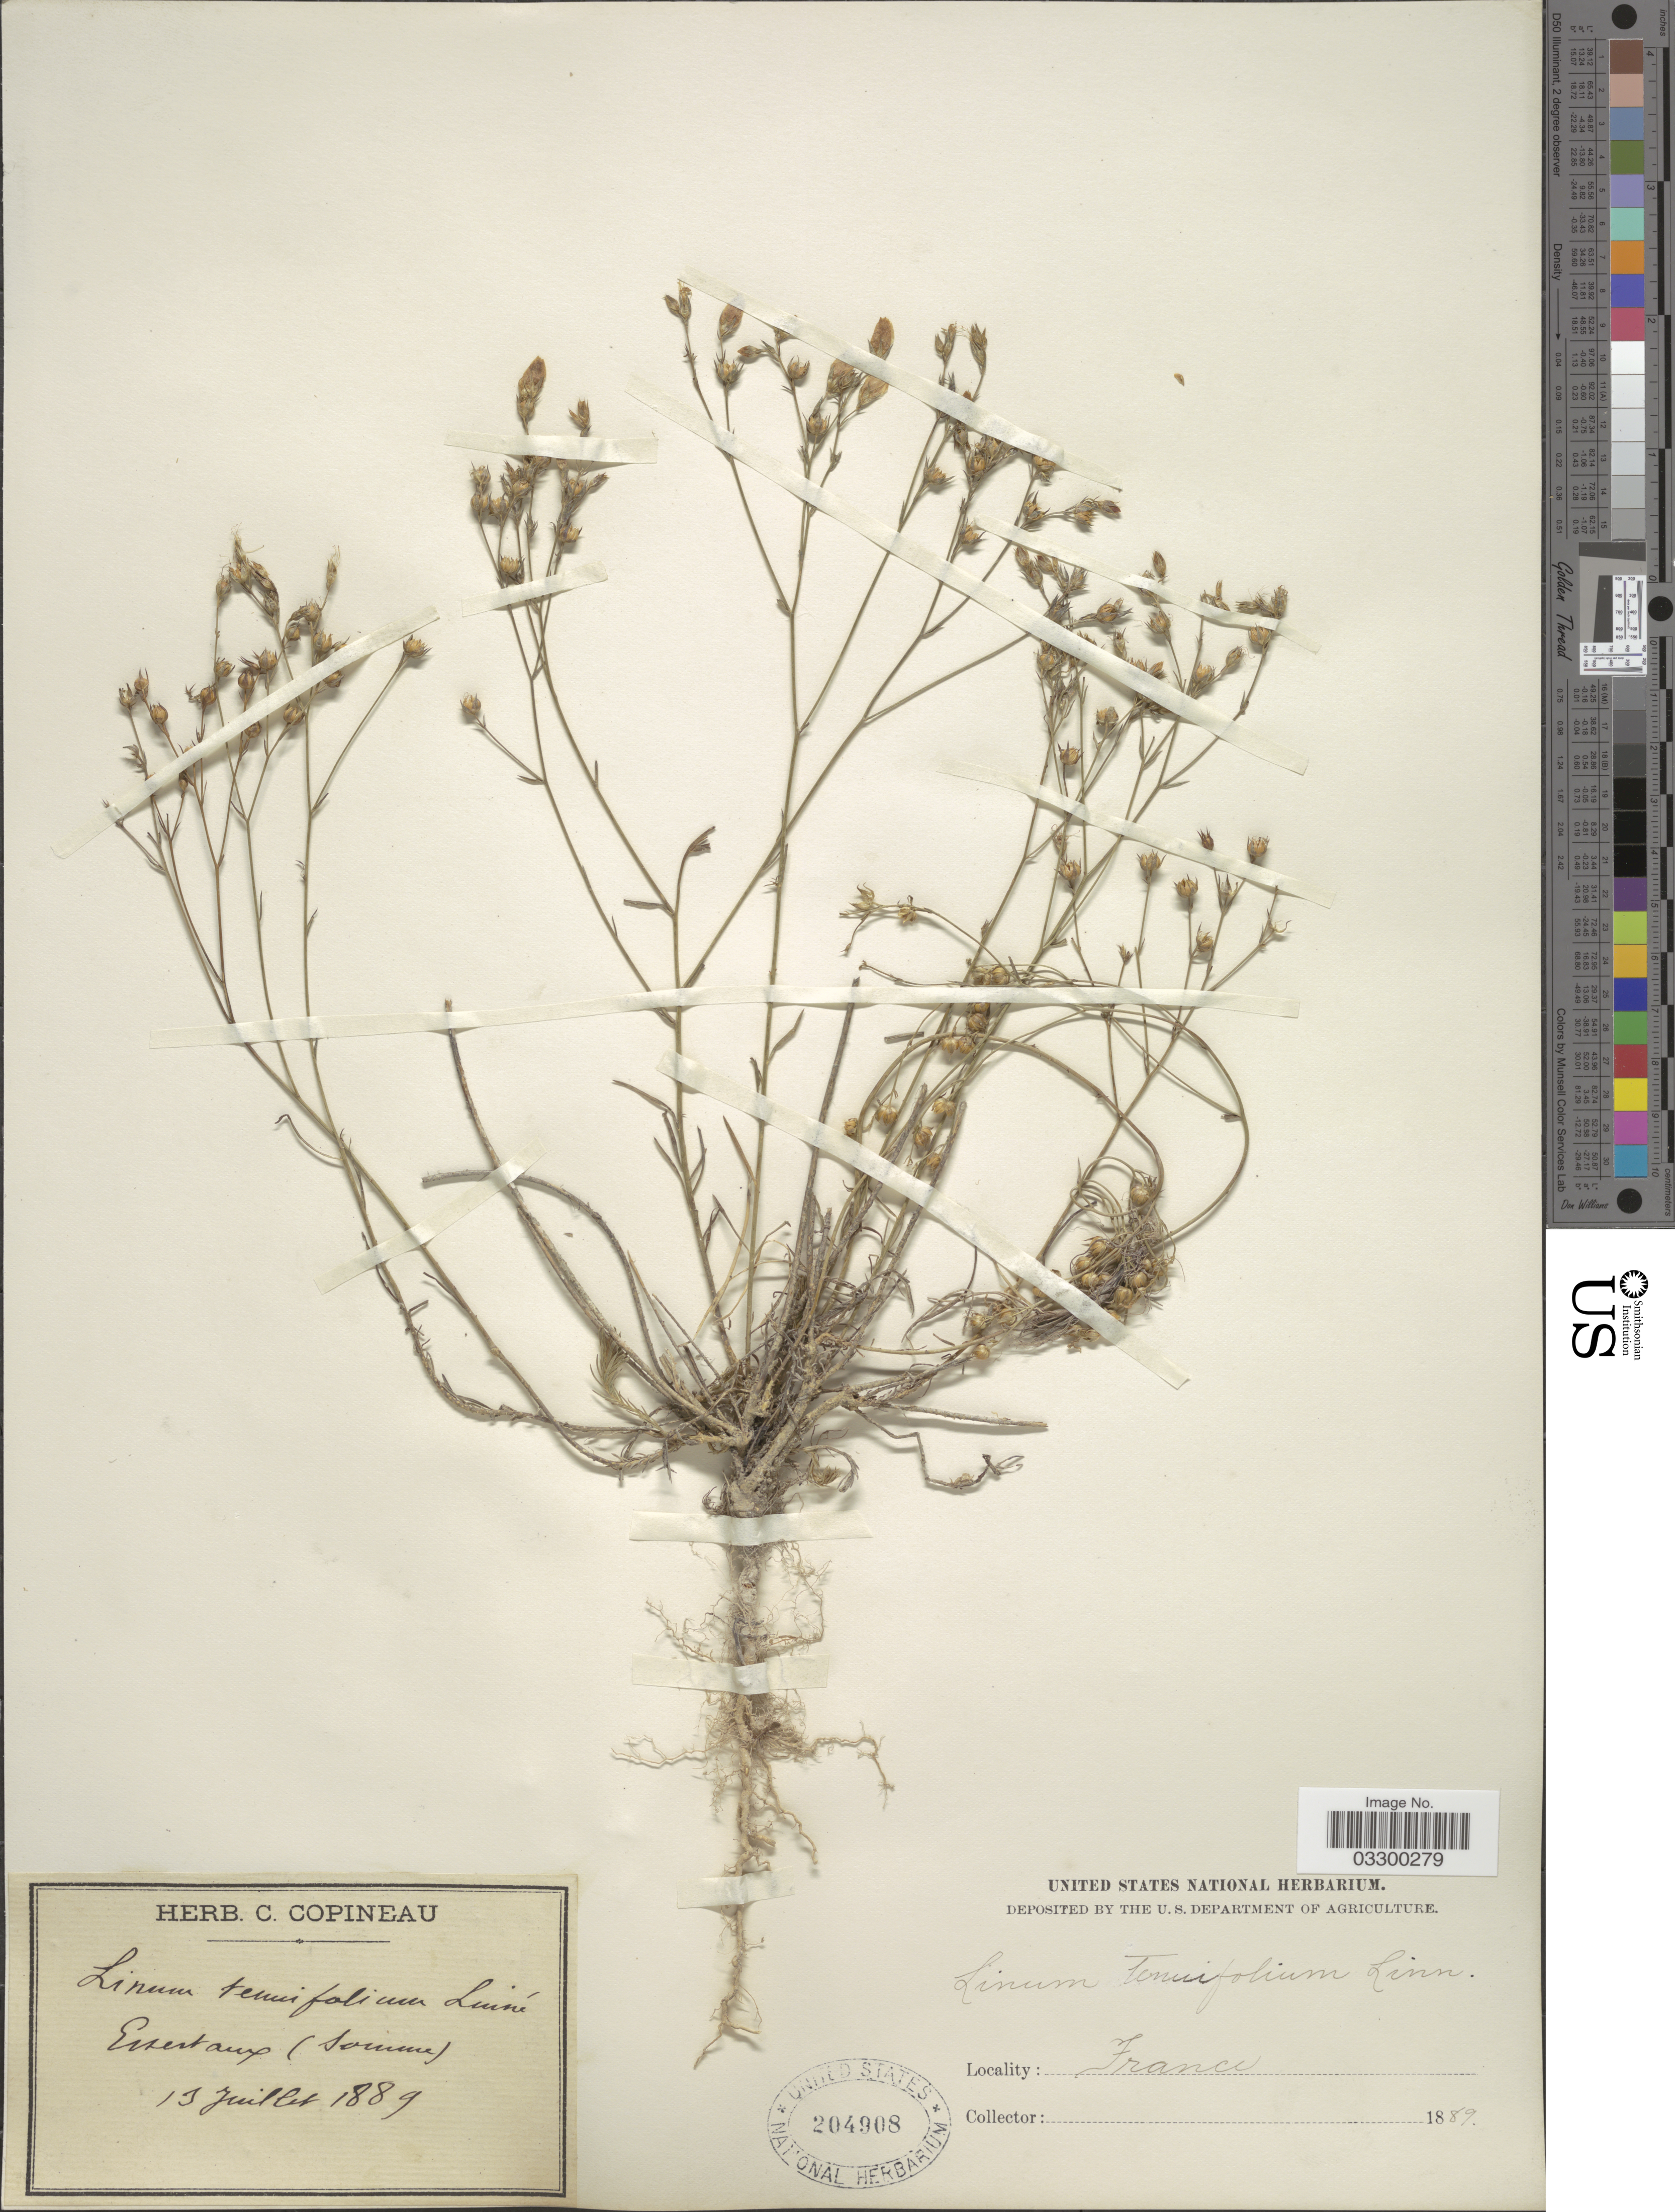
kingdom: Plantae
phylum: Tracheophyta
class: Magnoliopsida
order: Malpighiales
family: Linaceae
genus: Linum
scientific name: Linum tenuifolium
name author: L.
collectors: ex herb. C. Copineau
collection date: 1889-07-13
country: France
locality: Essertaux (Somme).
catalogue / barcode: US 204908